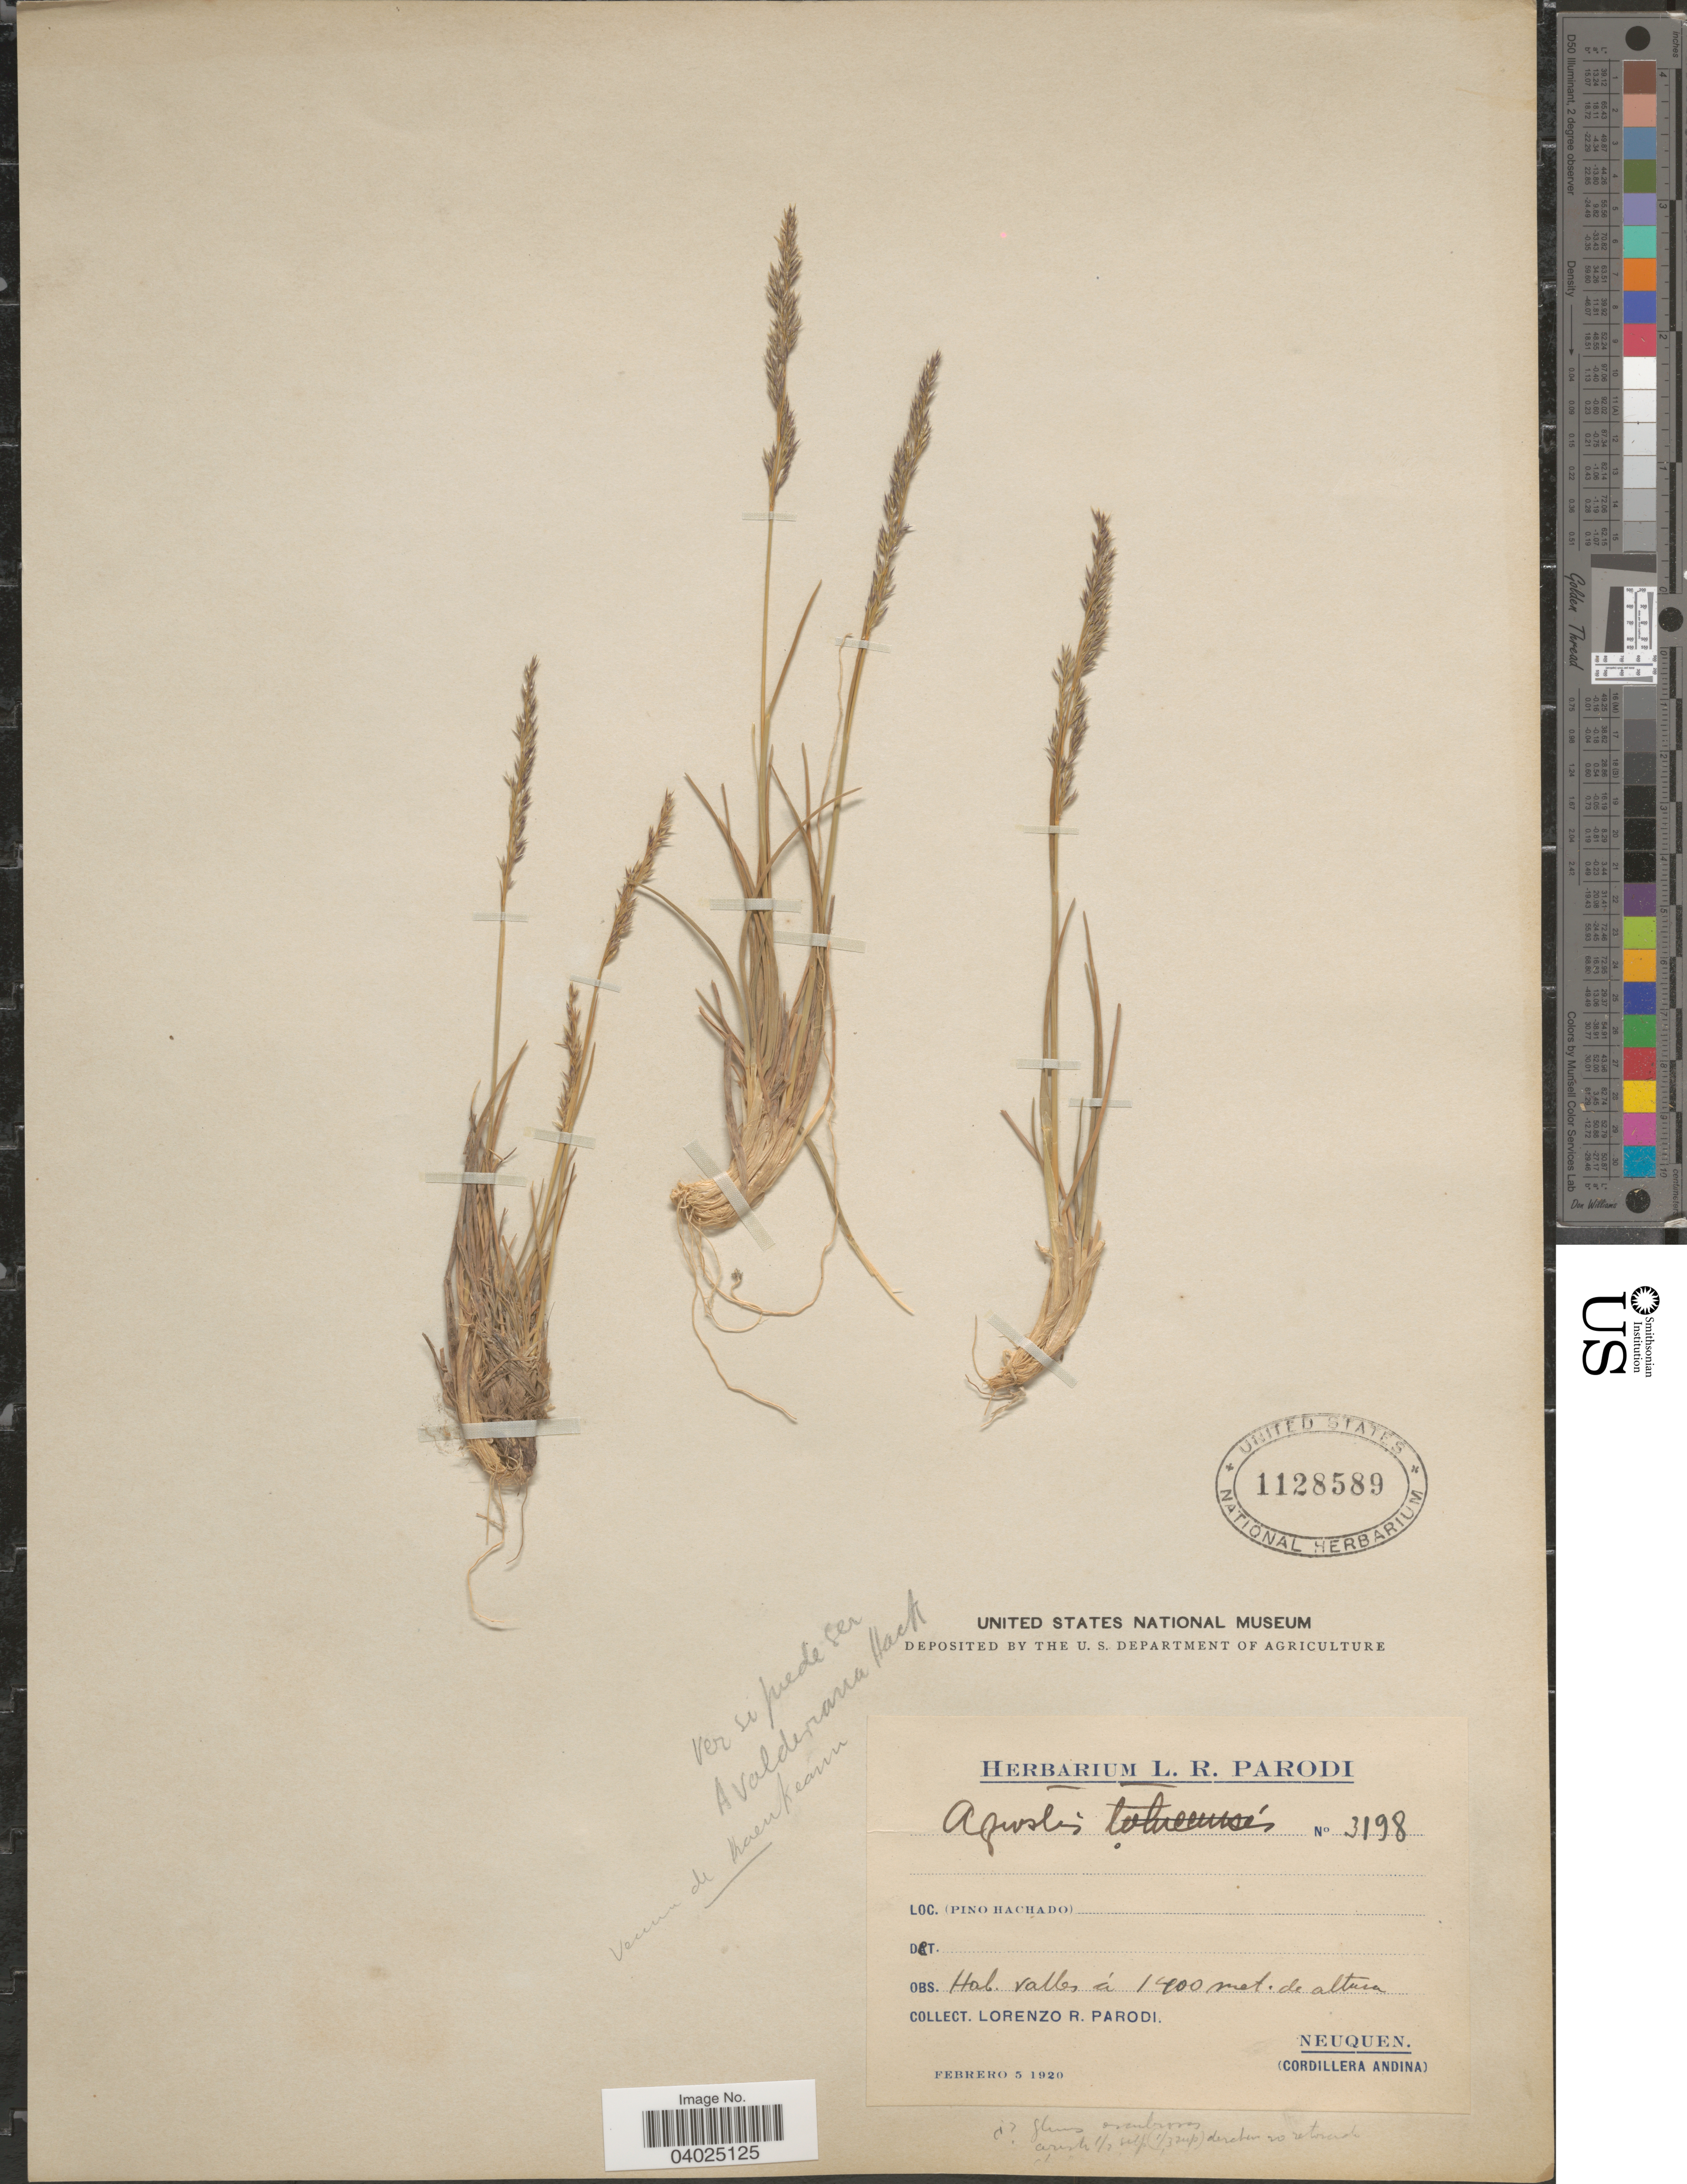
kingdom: Plantae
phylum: Tracheophyta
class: Liliopsida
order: Poales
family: Poaceae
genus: Agrostis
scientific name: Agrostis sp.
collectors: L. R. Parodi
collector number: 3198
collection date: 1920-02-05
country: Argentina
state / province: Neuquen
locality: Pino Hachado. Cordillera Andina.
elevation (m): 1400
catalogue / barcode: US 1128589